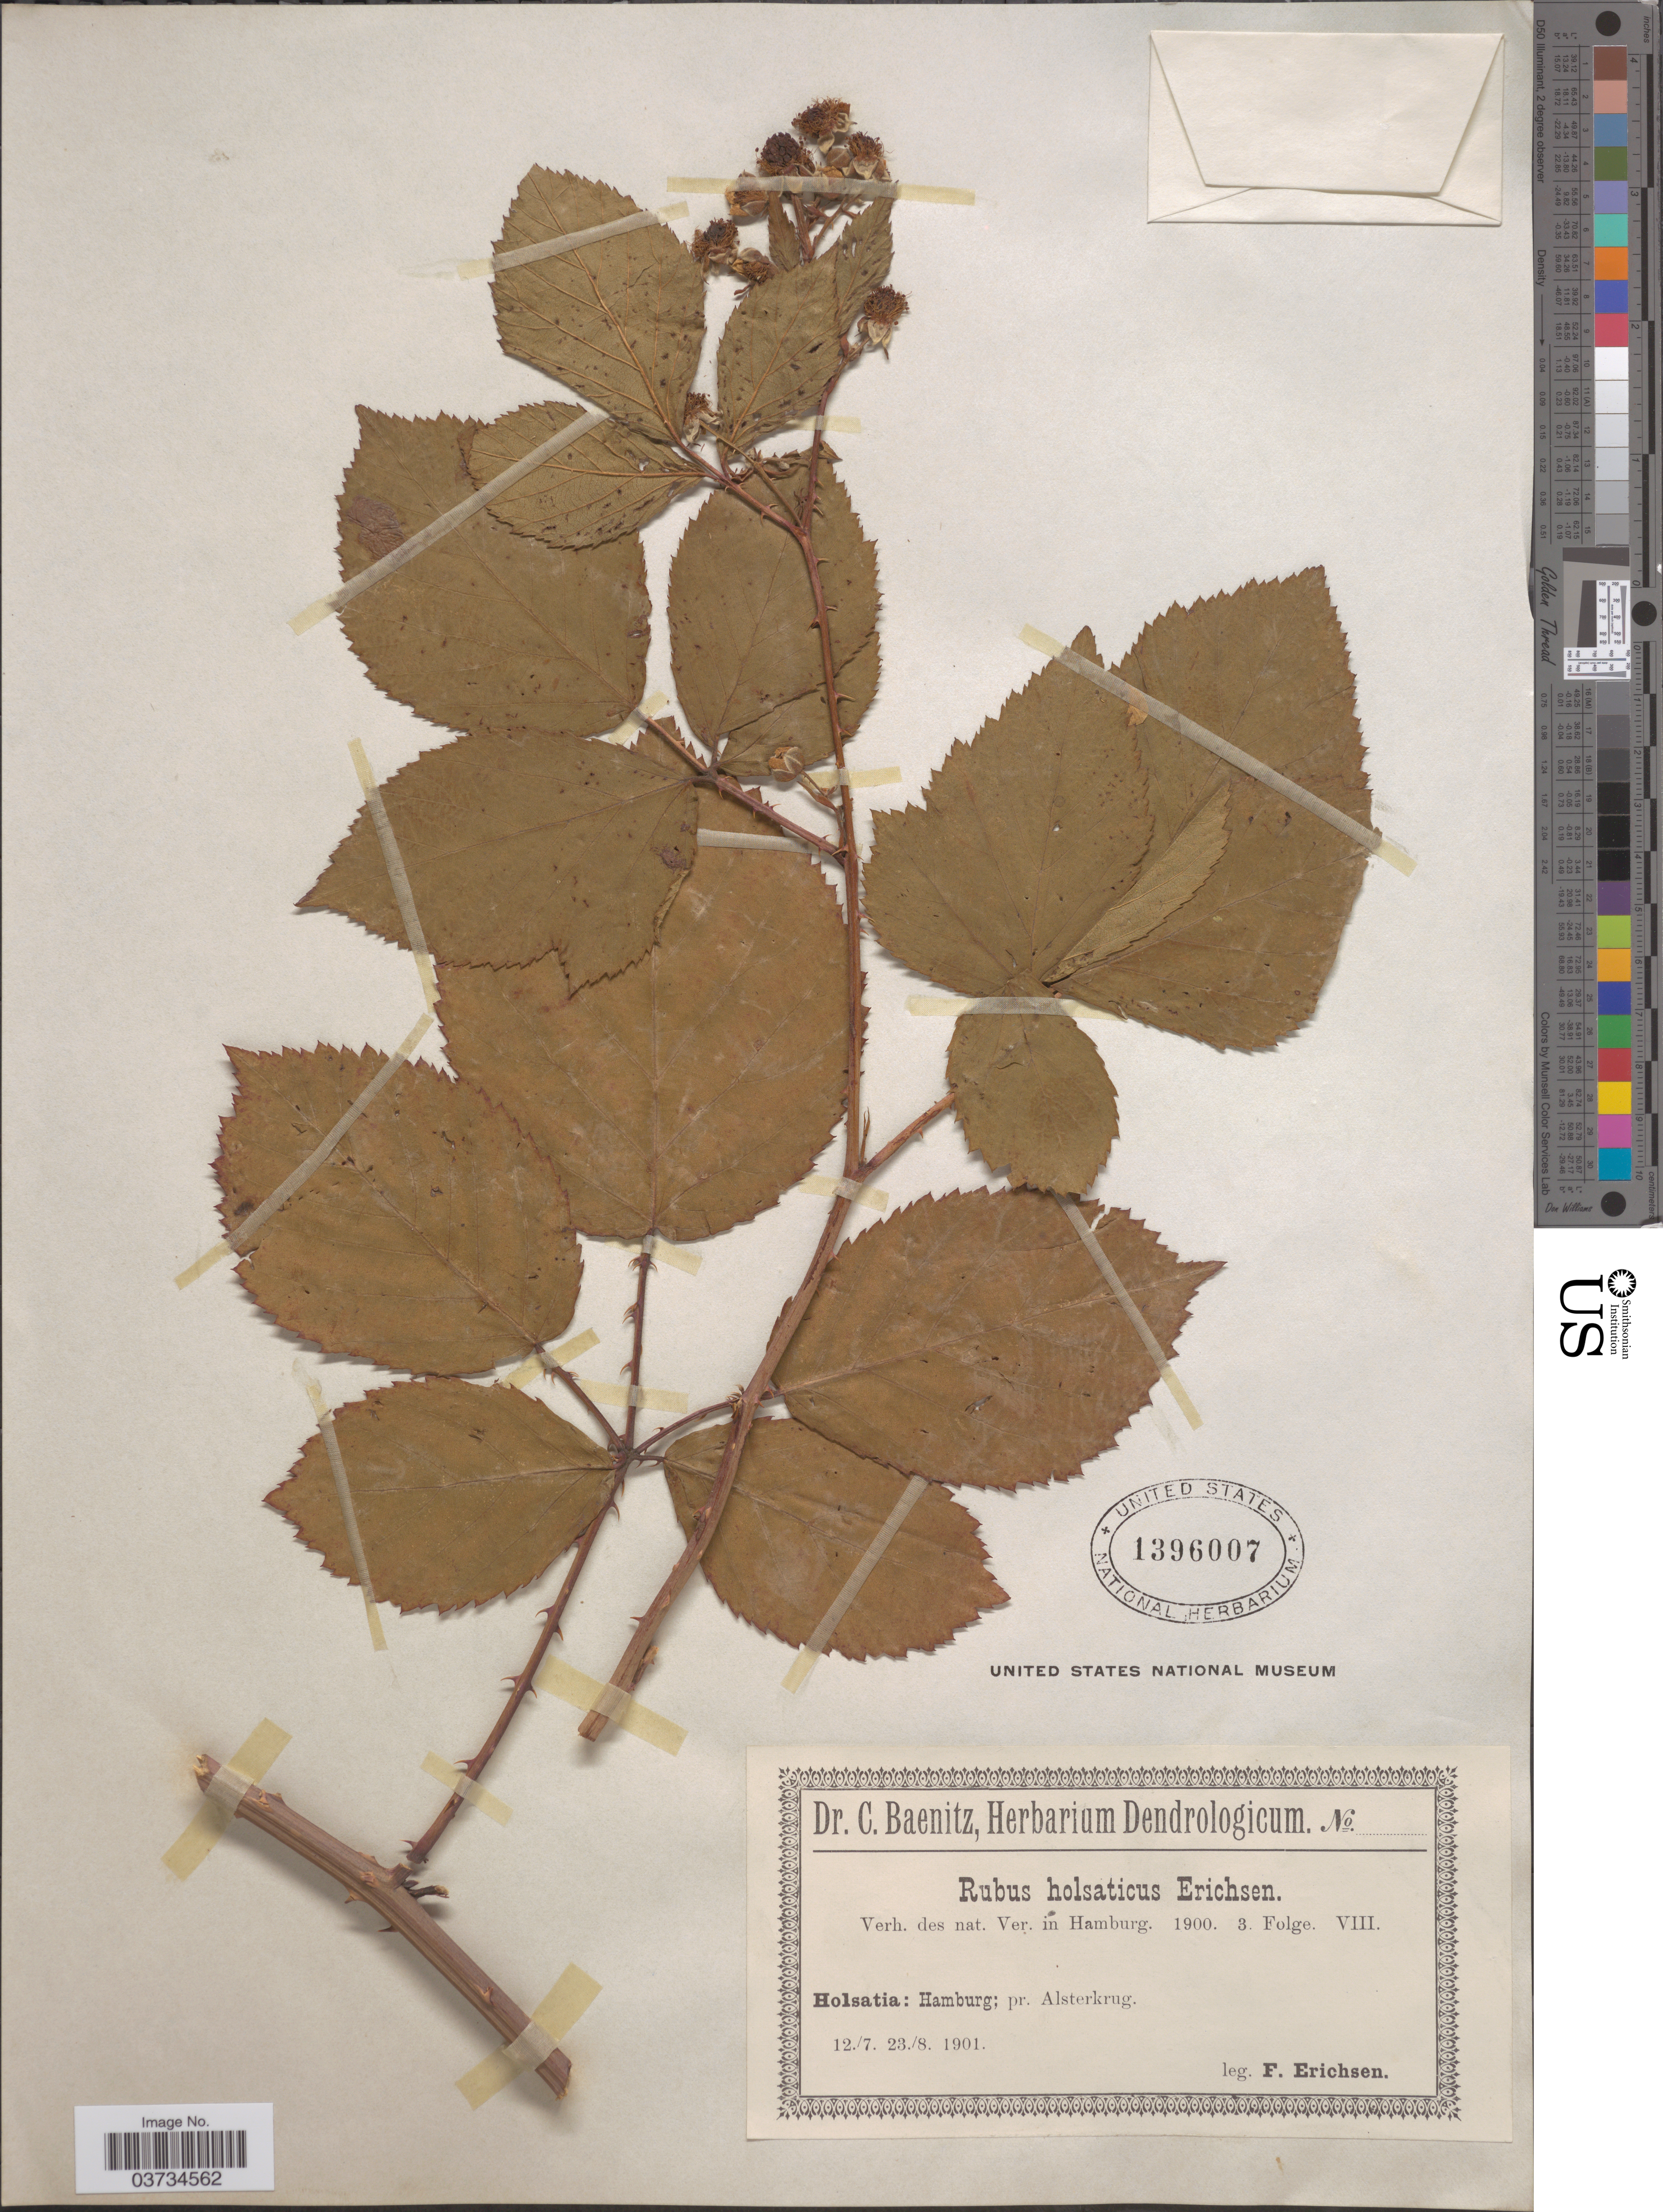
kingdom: Plantae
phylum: Tracheophyta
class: Magnoliopsida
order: Rosales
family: Rosaceae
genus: Rubus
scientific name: Rubus holsaticus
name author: Erichsen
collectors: F. Erichsen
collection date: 1901-07-12/1901-08-23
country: Germany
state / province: Hamburg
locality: Holsatia: pr. Alsterkrug.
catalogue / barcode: US 1396007